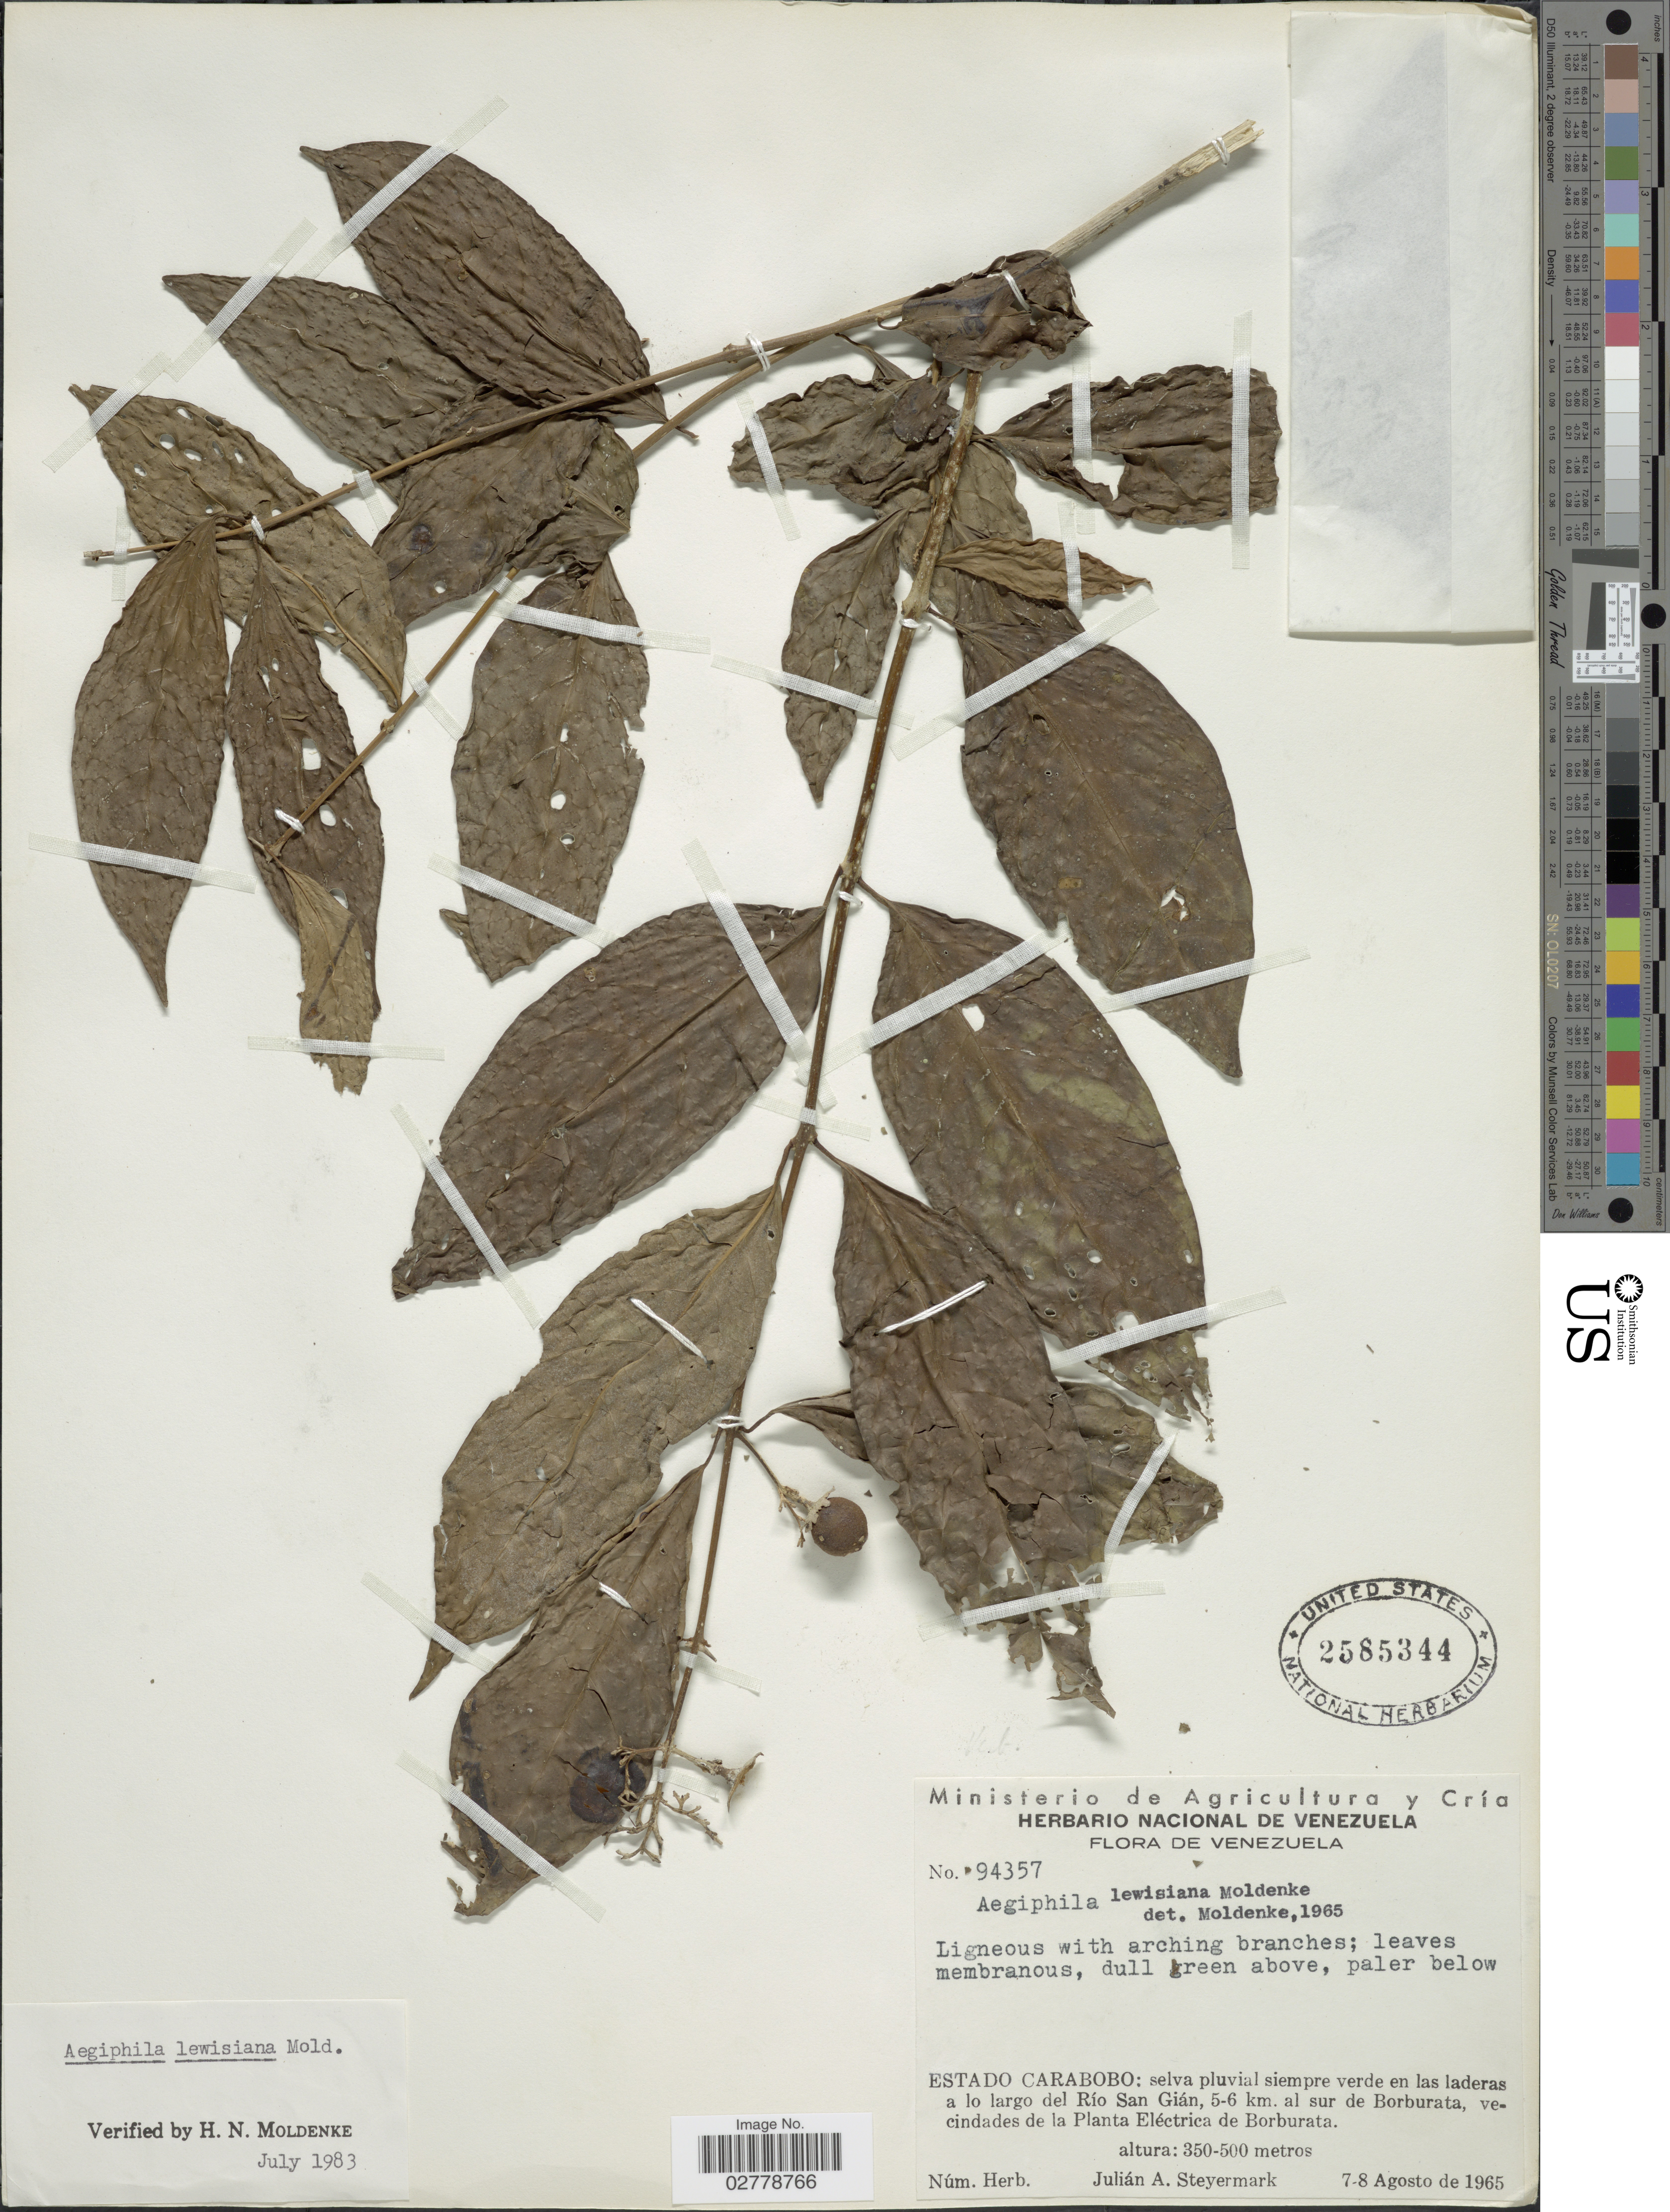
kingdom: Plantae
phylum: Tracheophyta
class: Magnoliopsida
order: Lamiales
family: Lamiaceae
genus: Aegiphila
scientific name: Aegiphila lewisiana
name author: Moldenke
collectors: J. Steyermark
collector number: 94357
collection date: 1965-08-07/1965-08-08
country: Venezuela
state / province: Carabobo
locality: Estado Carabobo: Selva pluvial siempre verde en las laderas a lo largo del Río San Gián, 5-6 km. sur de Borburata, vecindades de la Planta Eléctrixa de Borburata, vecindades de la Planta Eléctrica de Borburata.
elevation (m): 350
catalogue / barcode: US 2585344